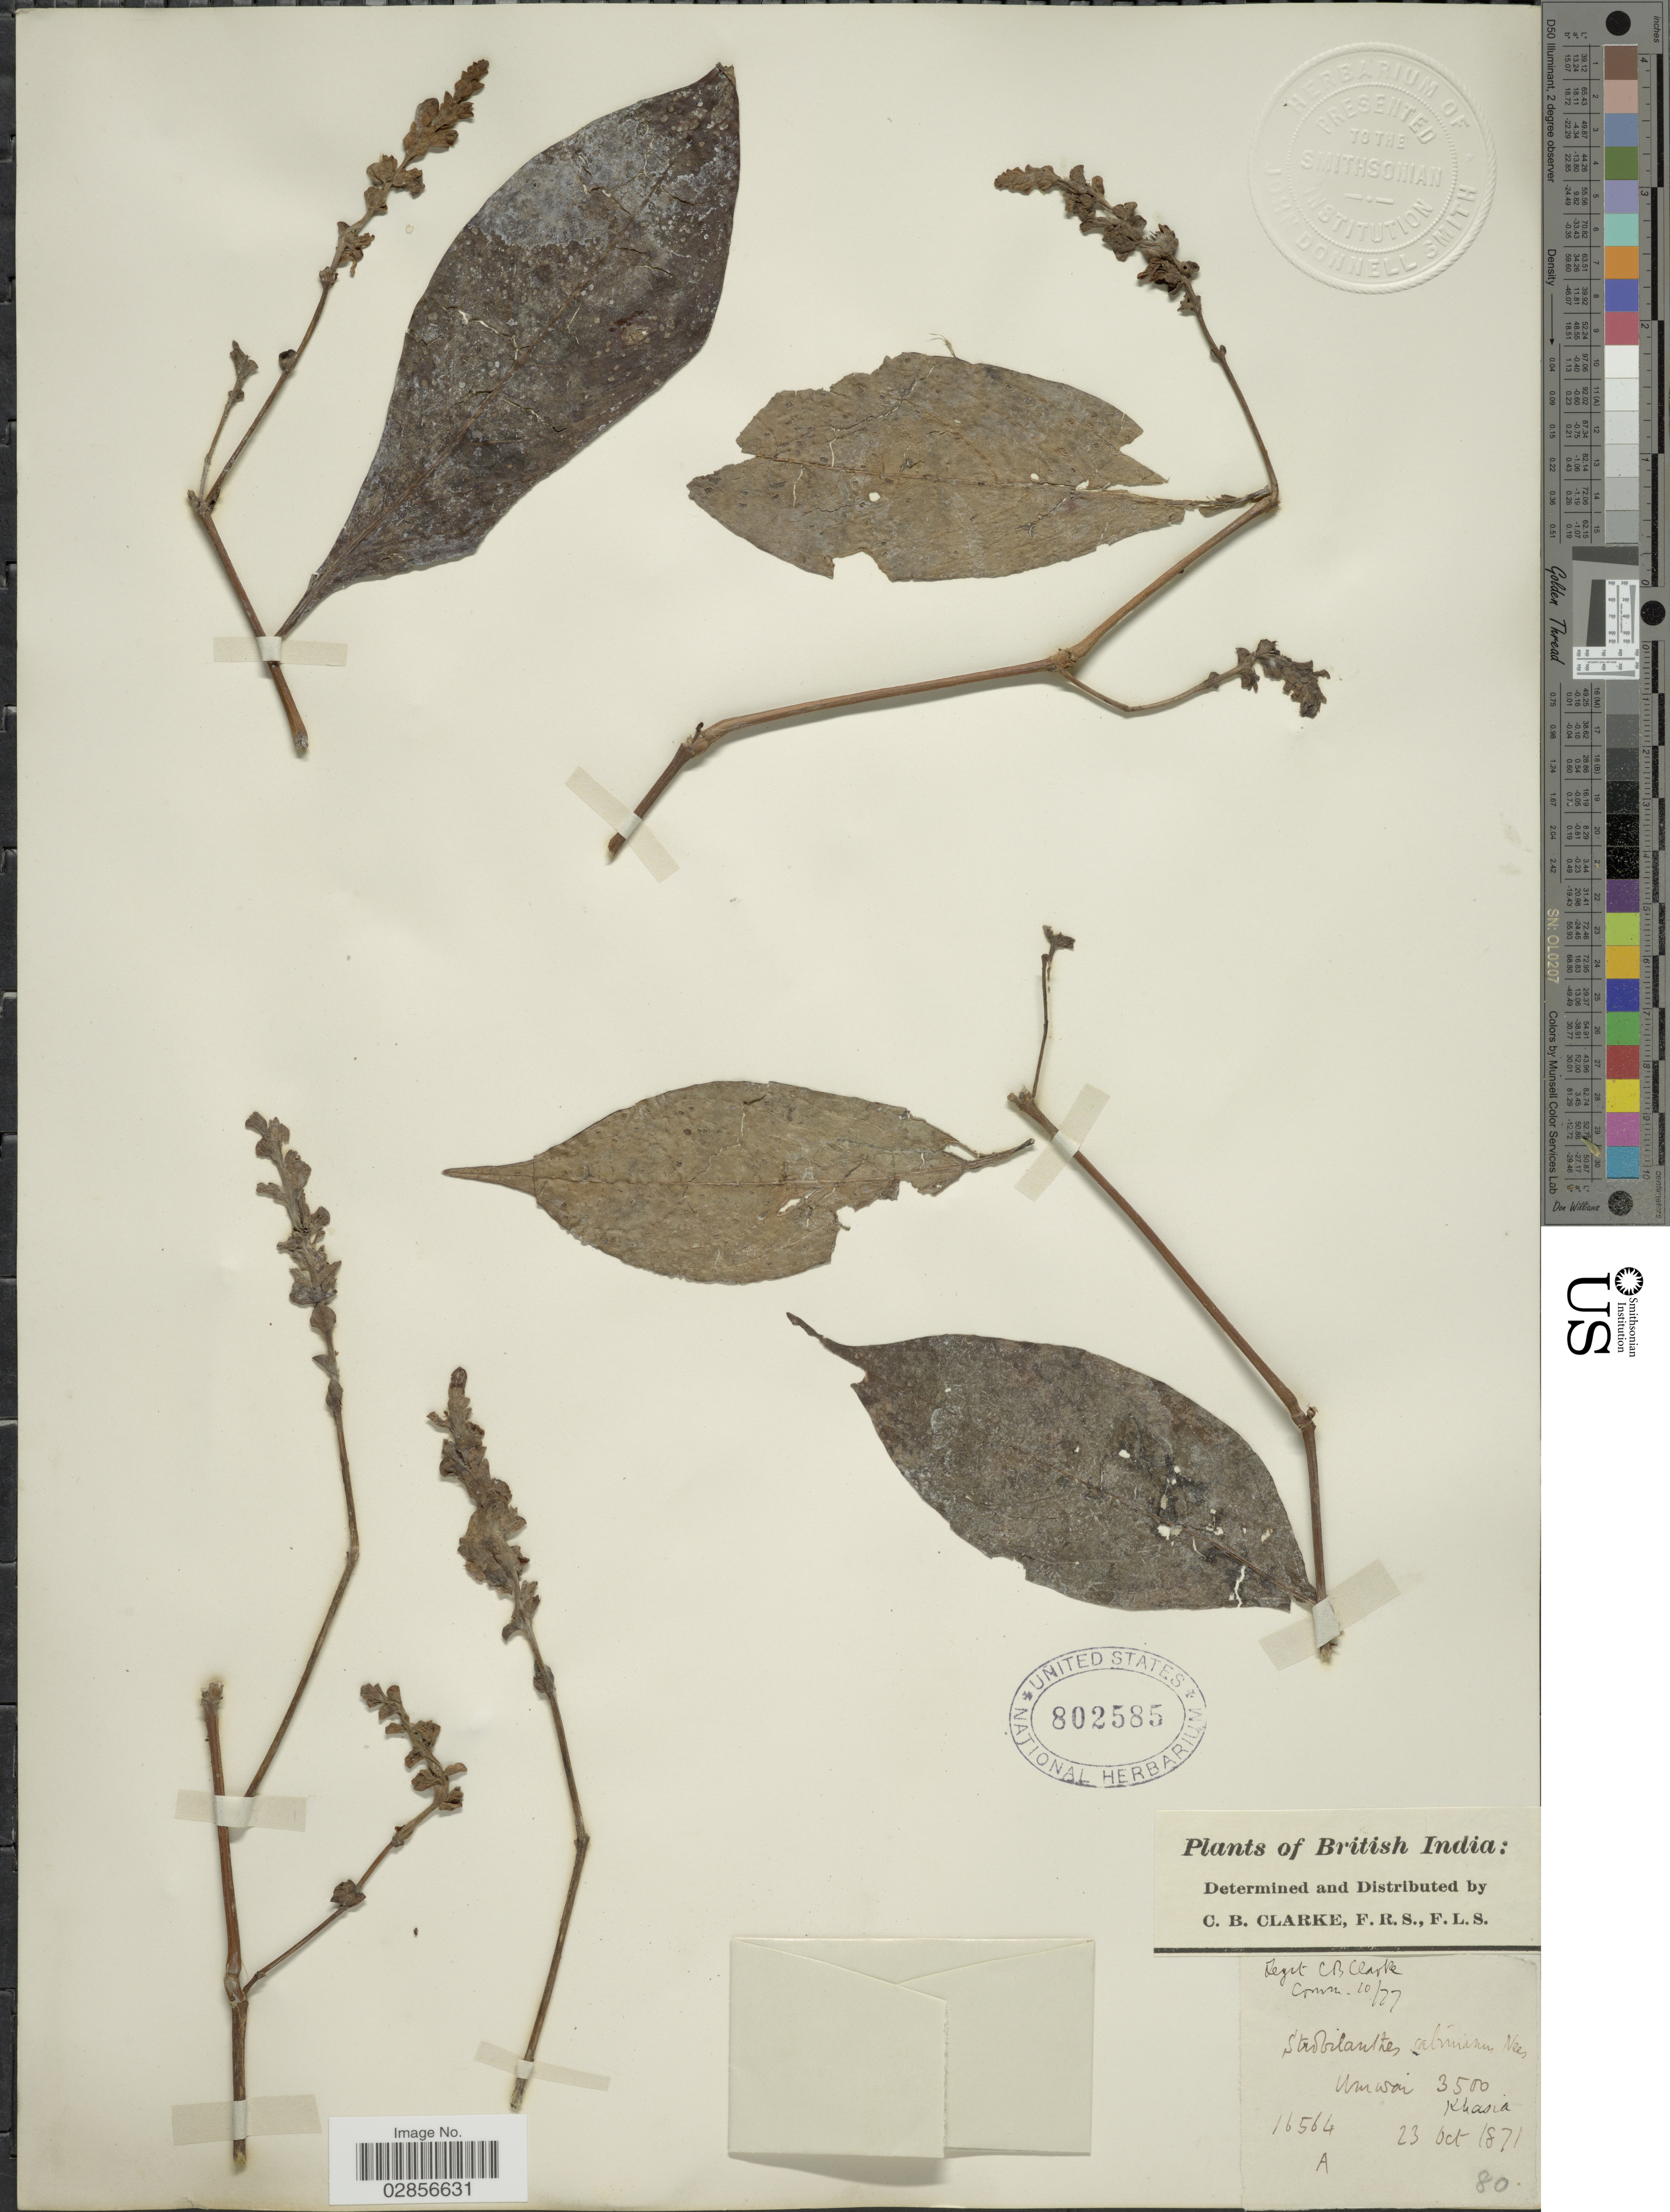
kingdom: Plantae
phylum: Tracheophyta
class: Magnoliopsida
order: Lamiales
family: Acanthaceae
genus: Strobilanthes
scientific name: Strobilanthes sabiniana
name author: Nees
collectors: C. B. Clarke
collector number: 16564A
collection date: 1871-10-23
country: India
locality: British India, Umwai, Khasia.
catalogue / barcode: US 802585